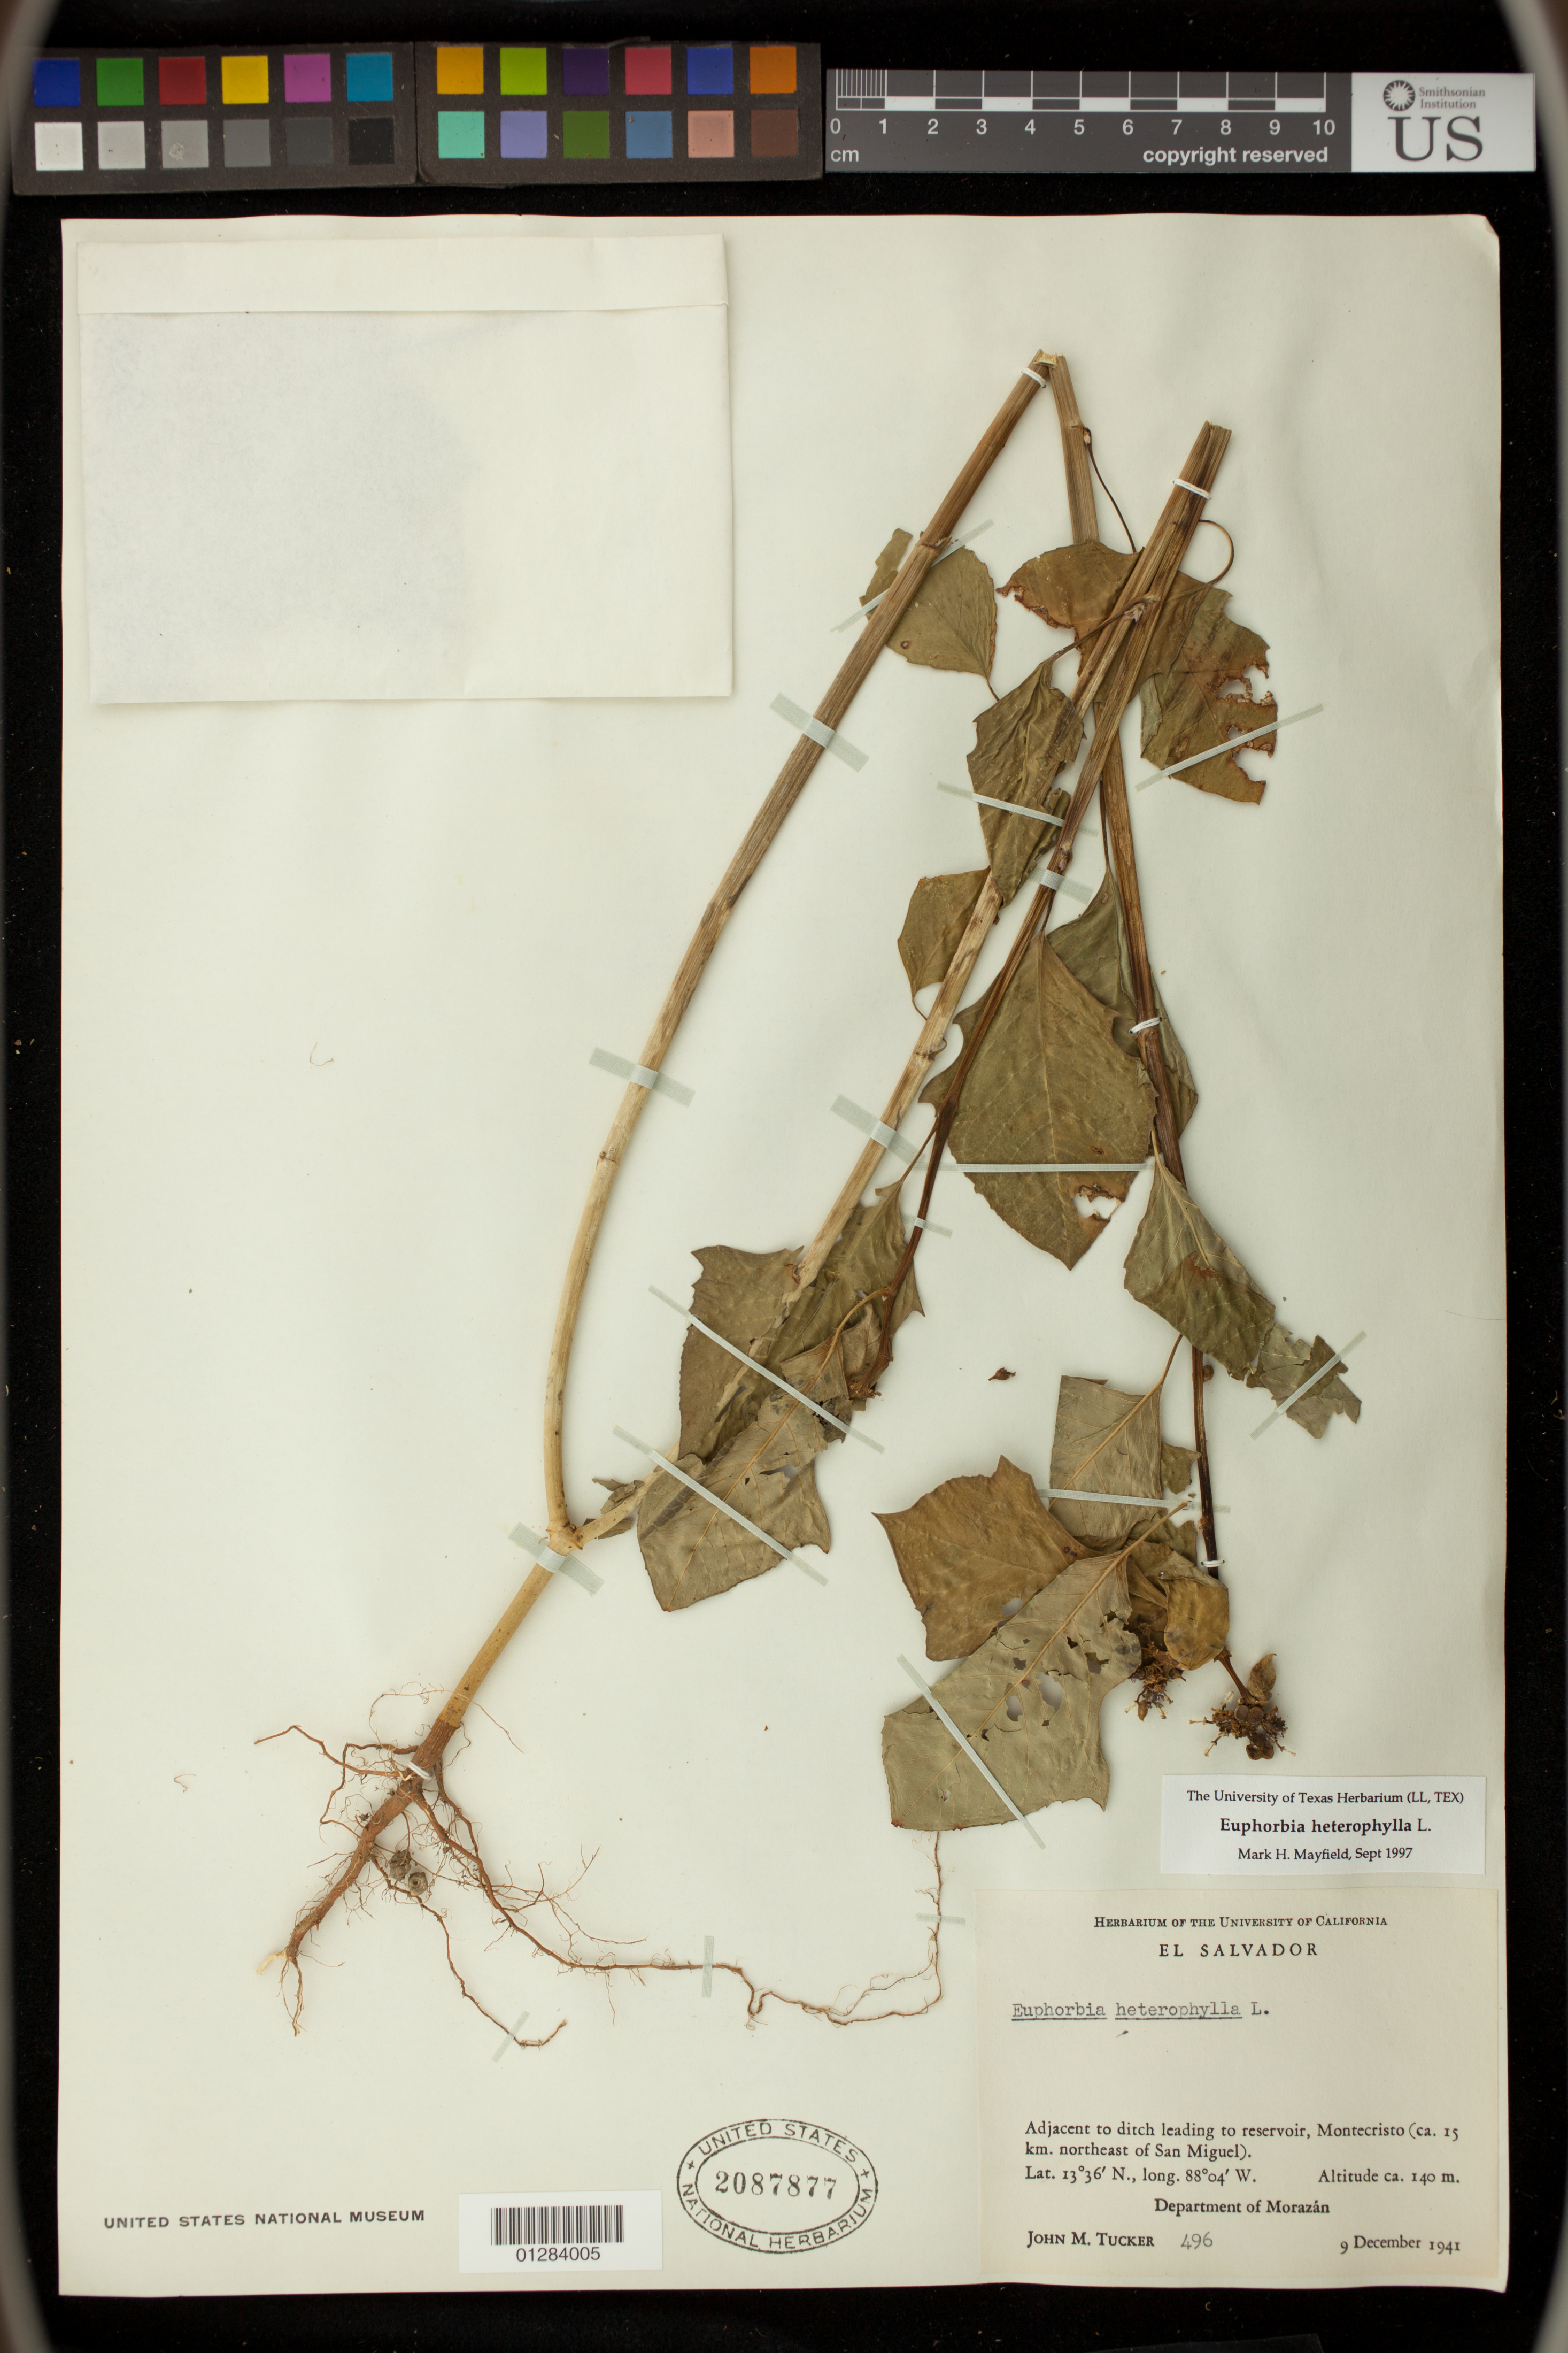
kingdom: Plantae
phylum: Tracheophyta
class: Magnoliopsida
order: Malpighiales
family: Euphorbiaceae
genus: Euphorbia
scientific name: Euphorbia heterophylla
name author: L.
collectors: J. M. Tucker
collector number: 496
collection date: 1941-12-09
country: El Salvador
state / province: Morazán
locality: Adjacent to ditch leading to reservoir, Montecristo (ca. 15 km. northeast of San Miguel).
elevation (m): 140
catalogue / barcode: US 2087877